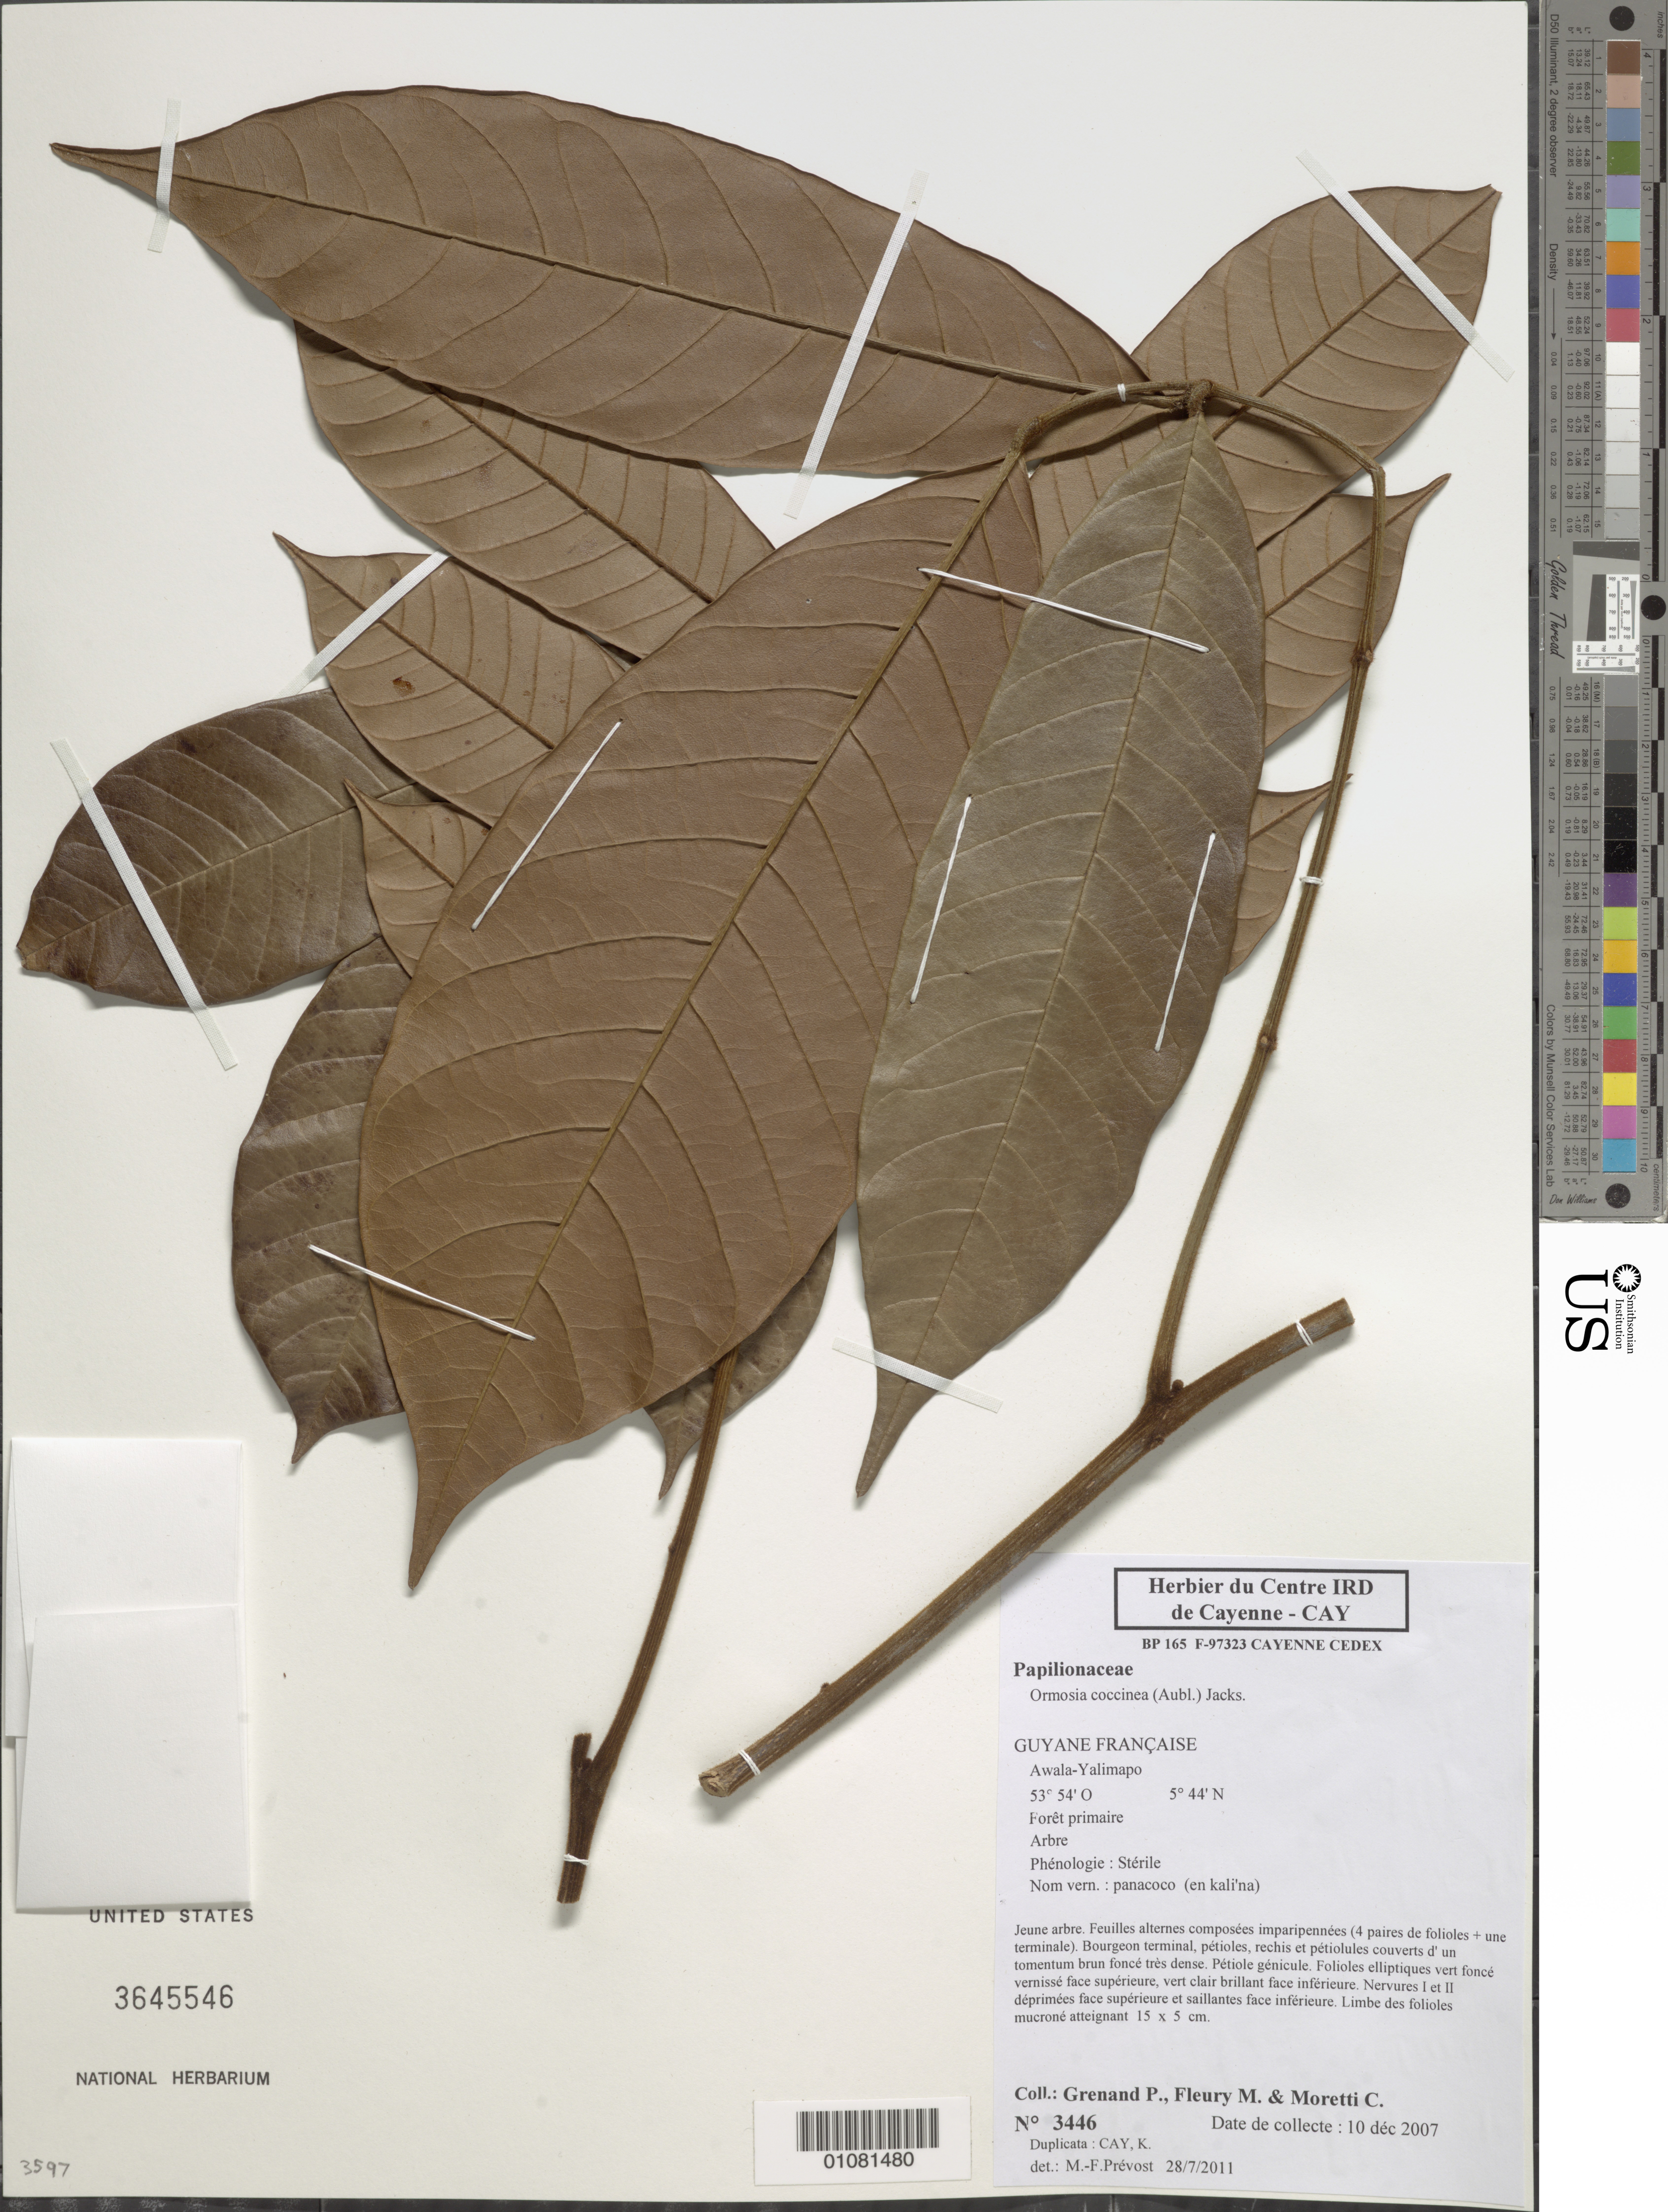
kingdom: Plantae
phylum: Tracheophyta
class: Magnoliopsida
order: Fabales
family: Fabaceae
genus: Ormosia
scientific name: Ormosia coccinea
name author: (Aubl.) Jacks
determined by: Prévost, M.-F.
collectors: P. Grenand, M. Fleury & C. Moretti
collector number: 3446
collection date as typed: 10-Dec-07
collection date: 2007-12-10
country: French Guiana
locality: Awala - Yalimapo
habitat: Foret primaire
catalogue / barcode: US 3645546